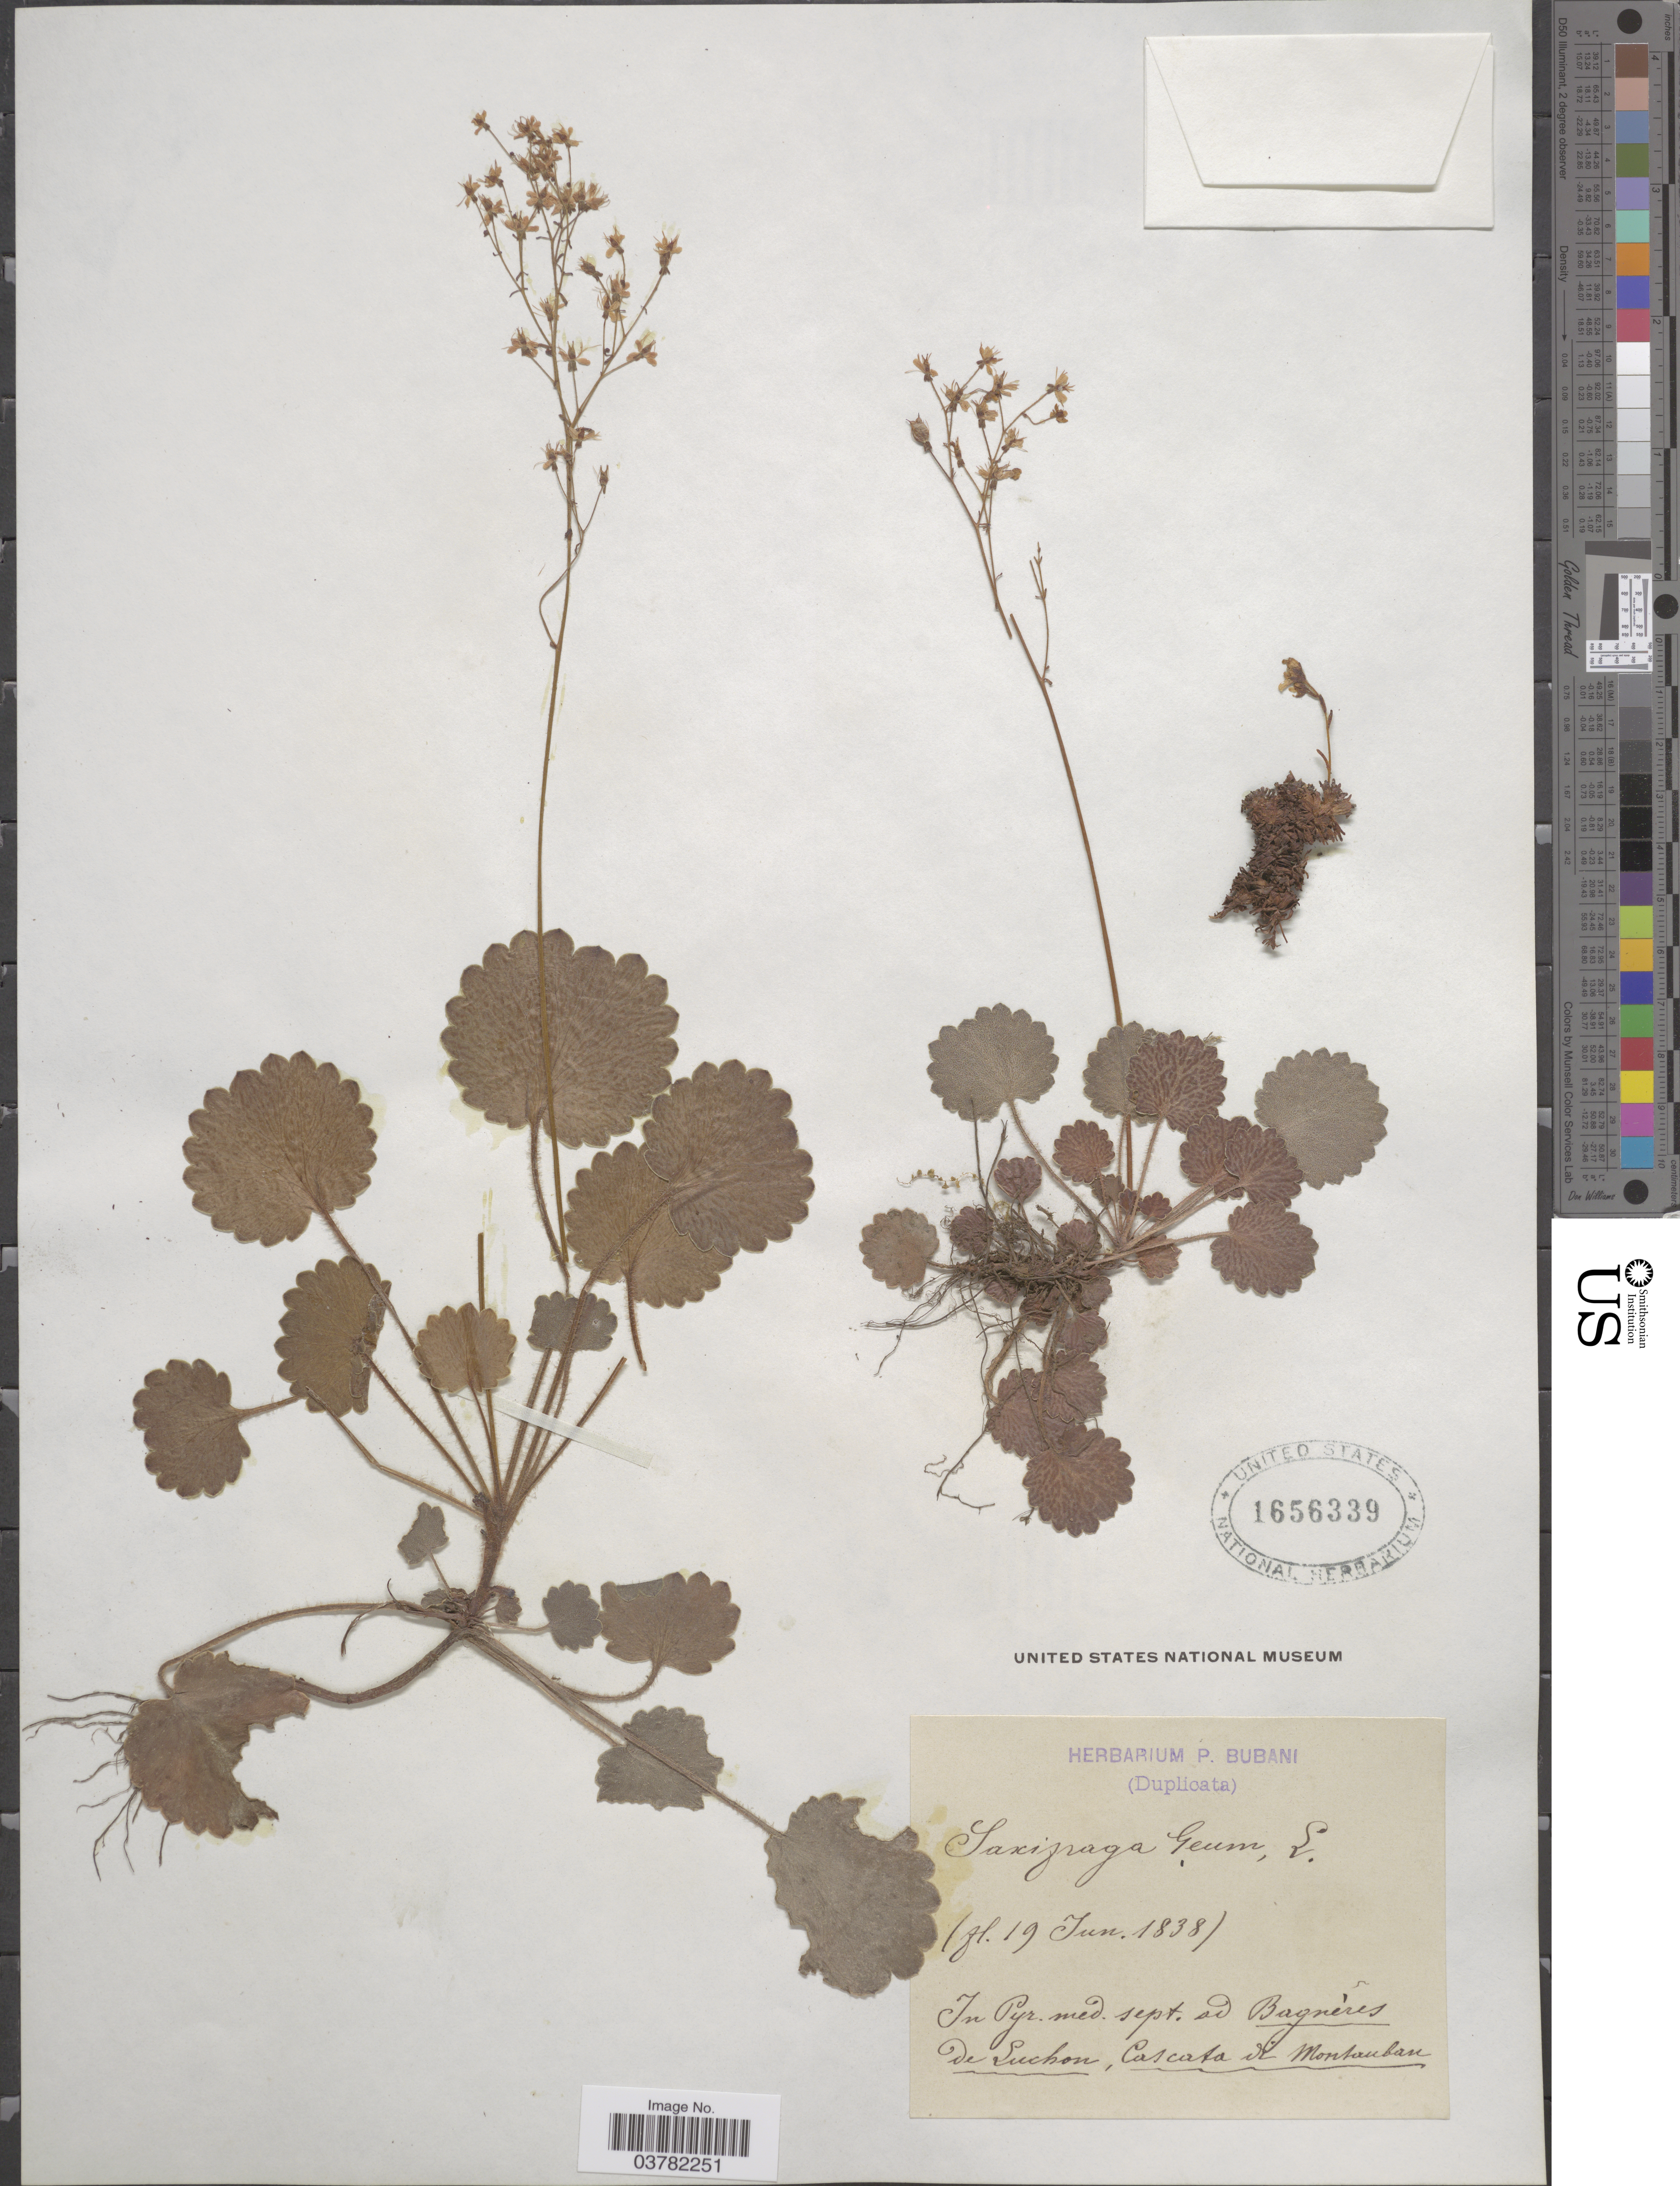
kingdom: Plantae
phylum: Tracheophyta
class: Magnoliopsida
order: Saxifragales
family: Saxifragaceae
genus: Saxifraga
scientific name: Saxifraga geum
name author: L.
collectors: ex herb. P. Bubani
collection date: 1838-06-19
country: France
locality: In Pyr. med. sept. ad Bagnères de Luchon, Cascata di Montanban.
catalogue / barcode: US 1656339